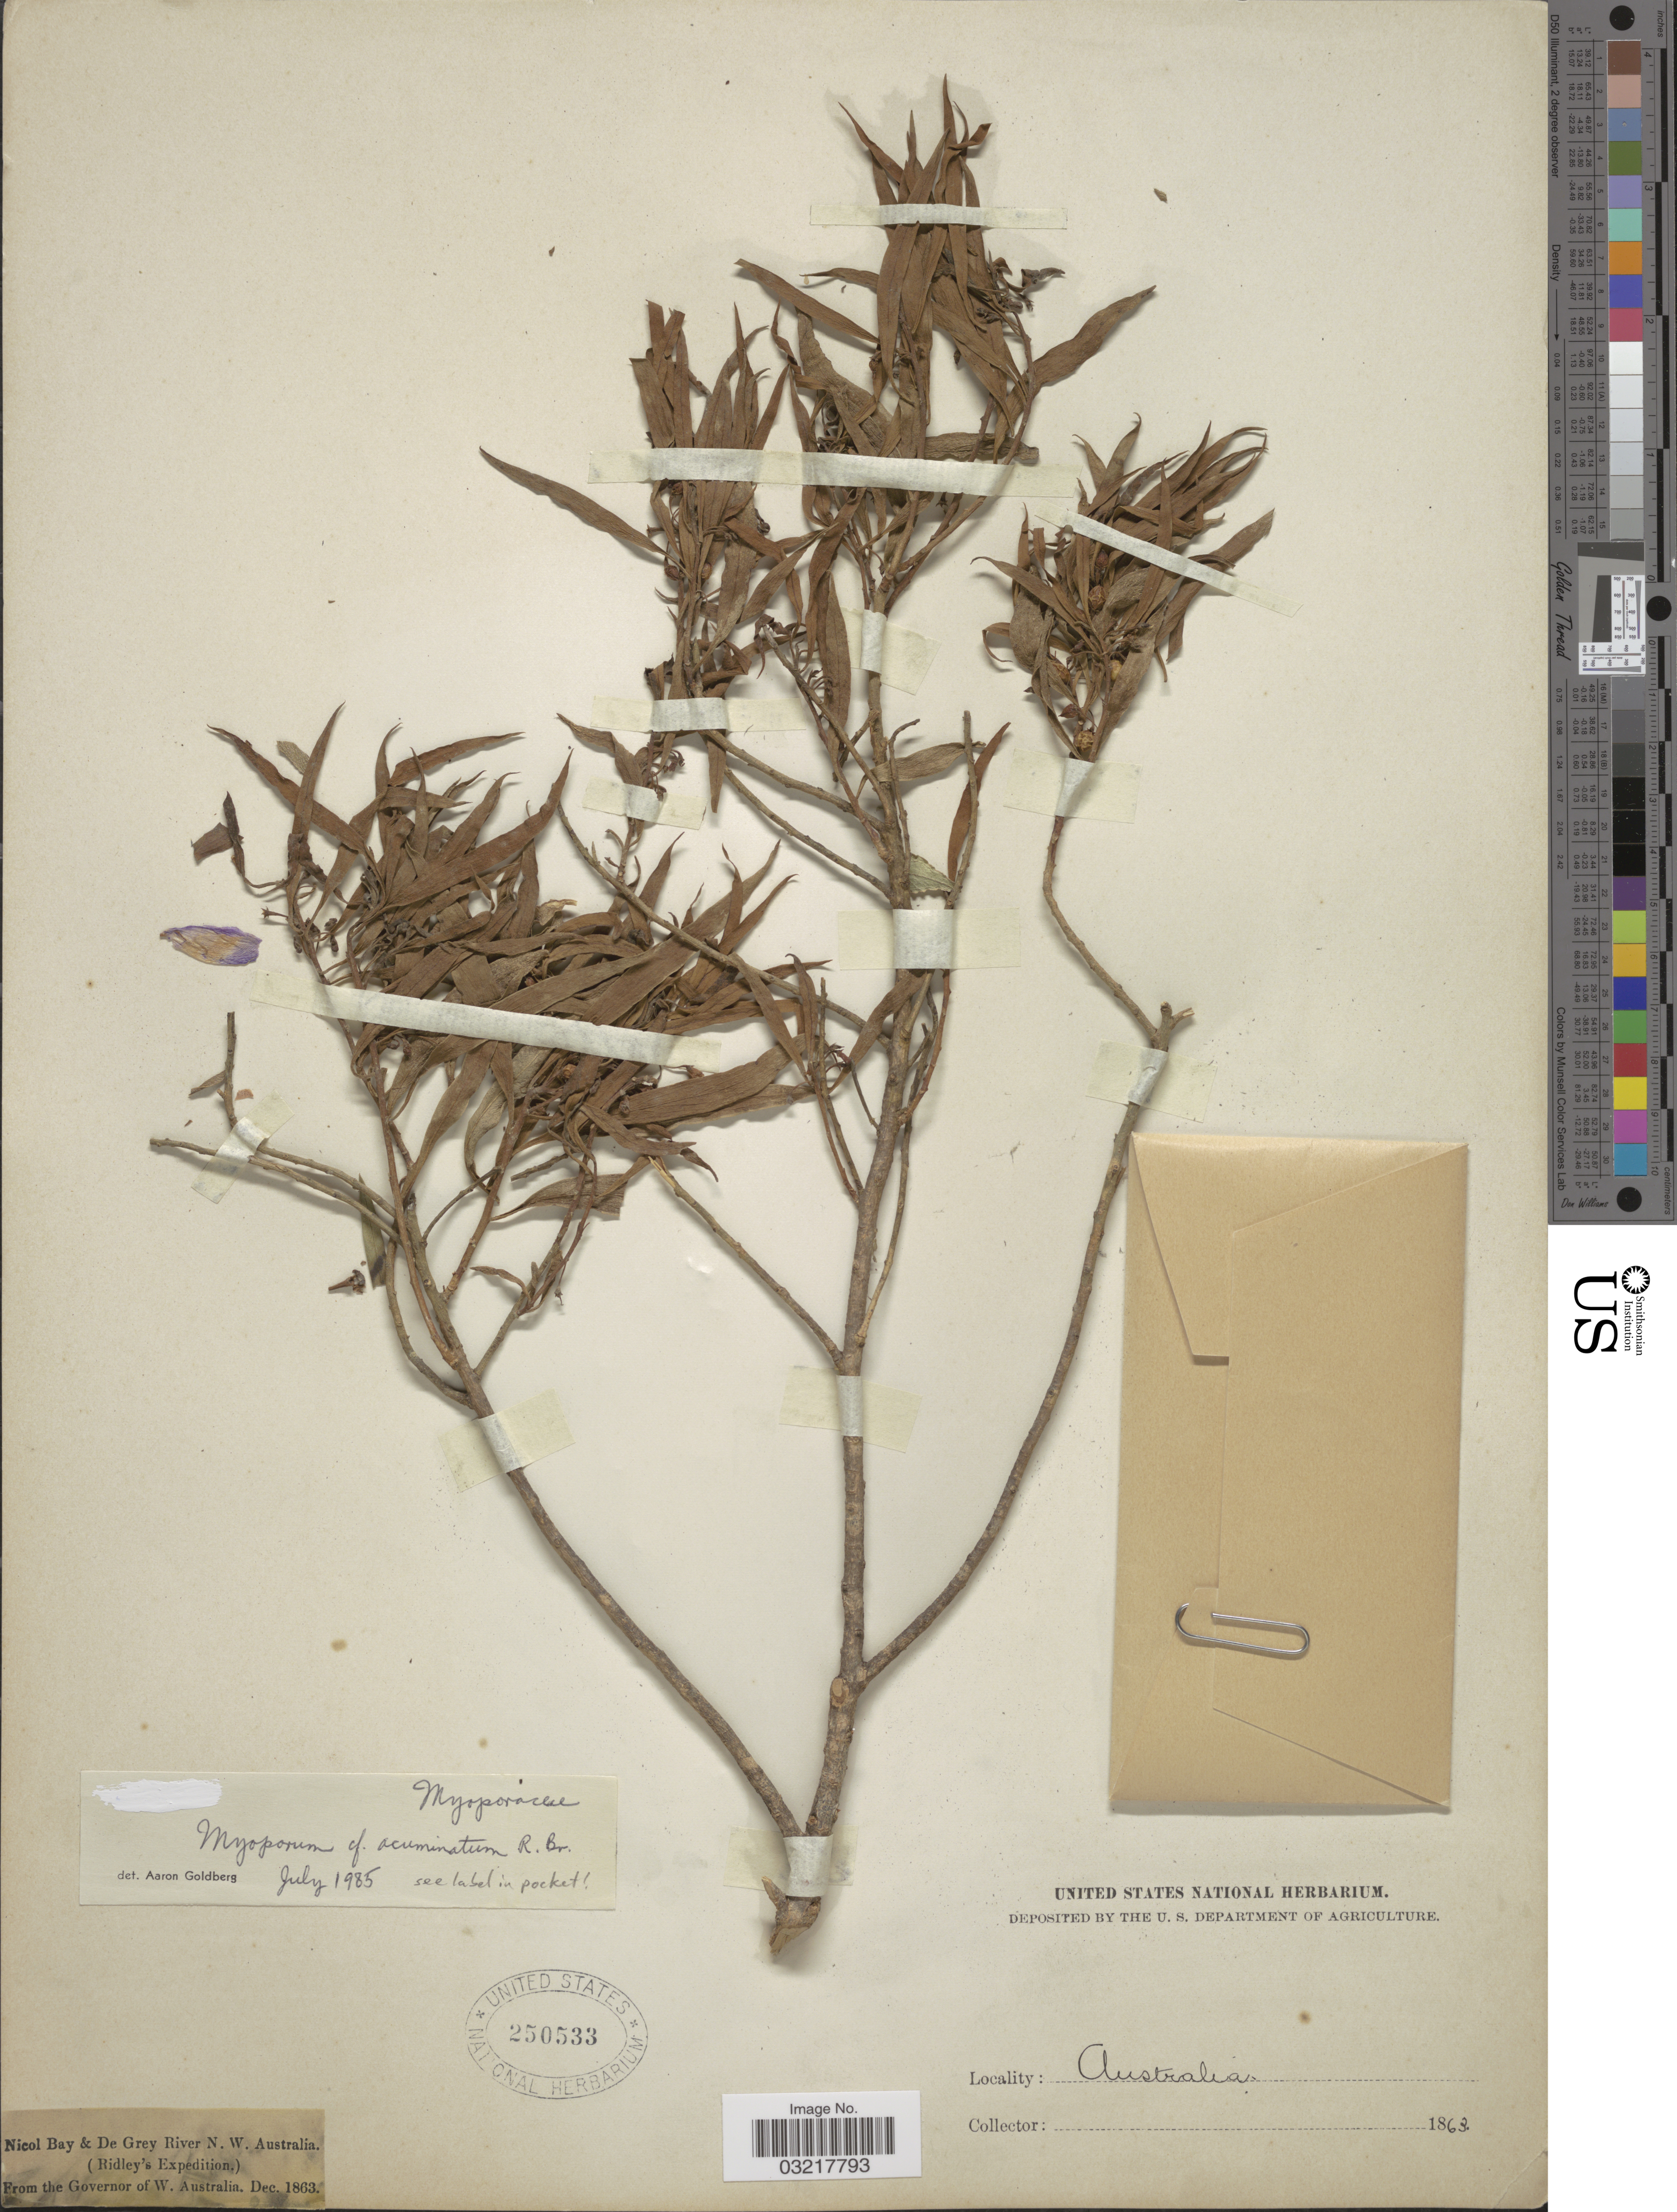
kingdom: Plantae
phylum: Tracheophyta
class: Magnoliopsida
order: Lamiales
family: Scrophulariaceae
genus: Myoporum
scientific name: Myoporum montanum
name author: R. Br.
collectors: -. Ridley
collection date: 1863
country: Australia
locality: Nicol Bay & De Grey River N.W. Australia.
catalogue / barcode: US 250533